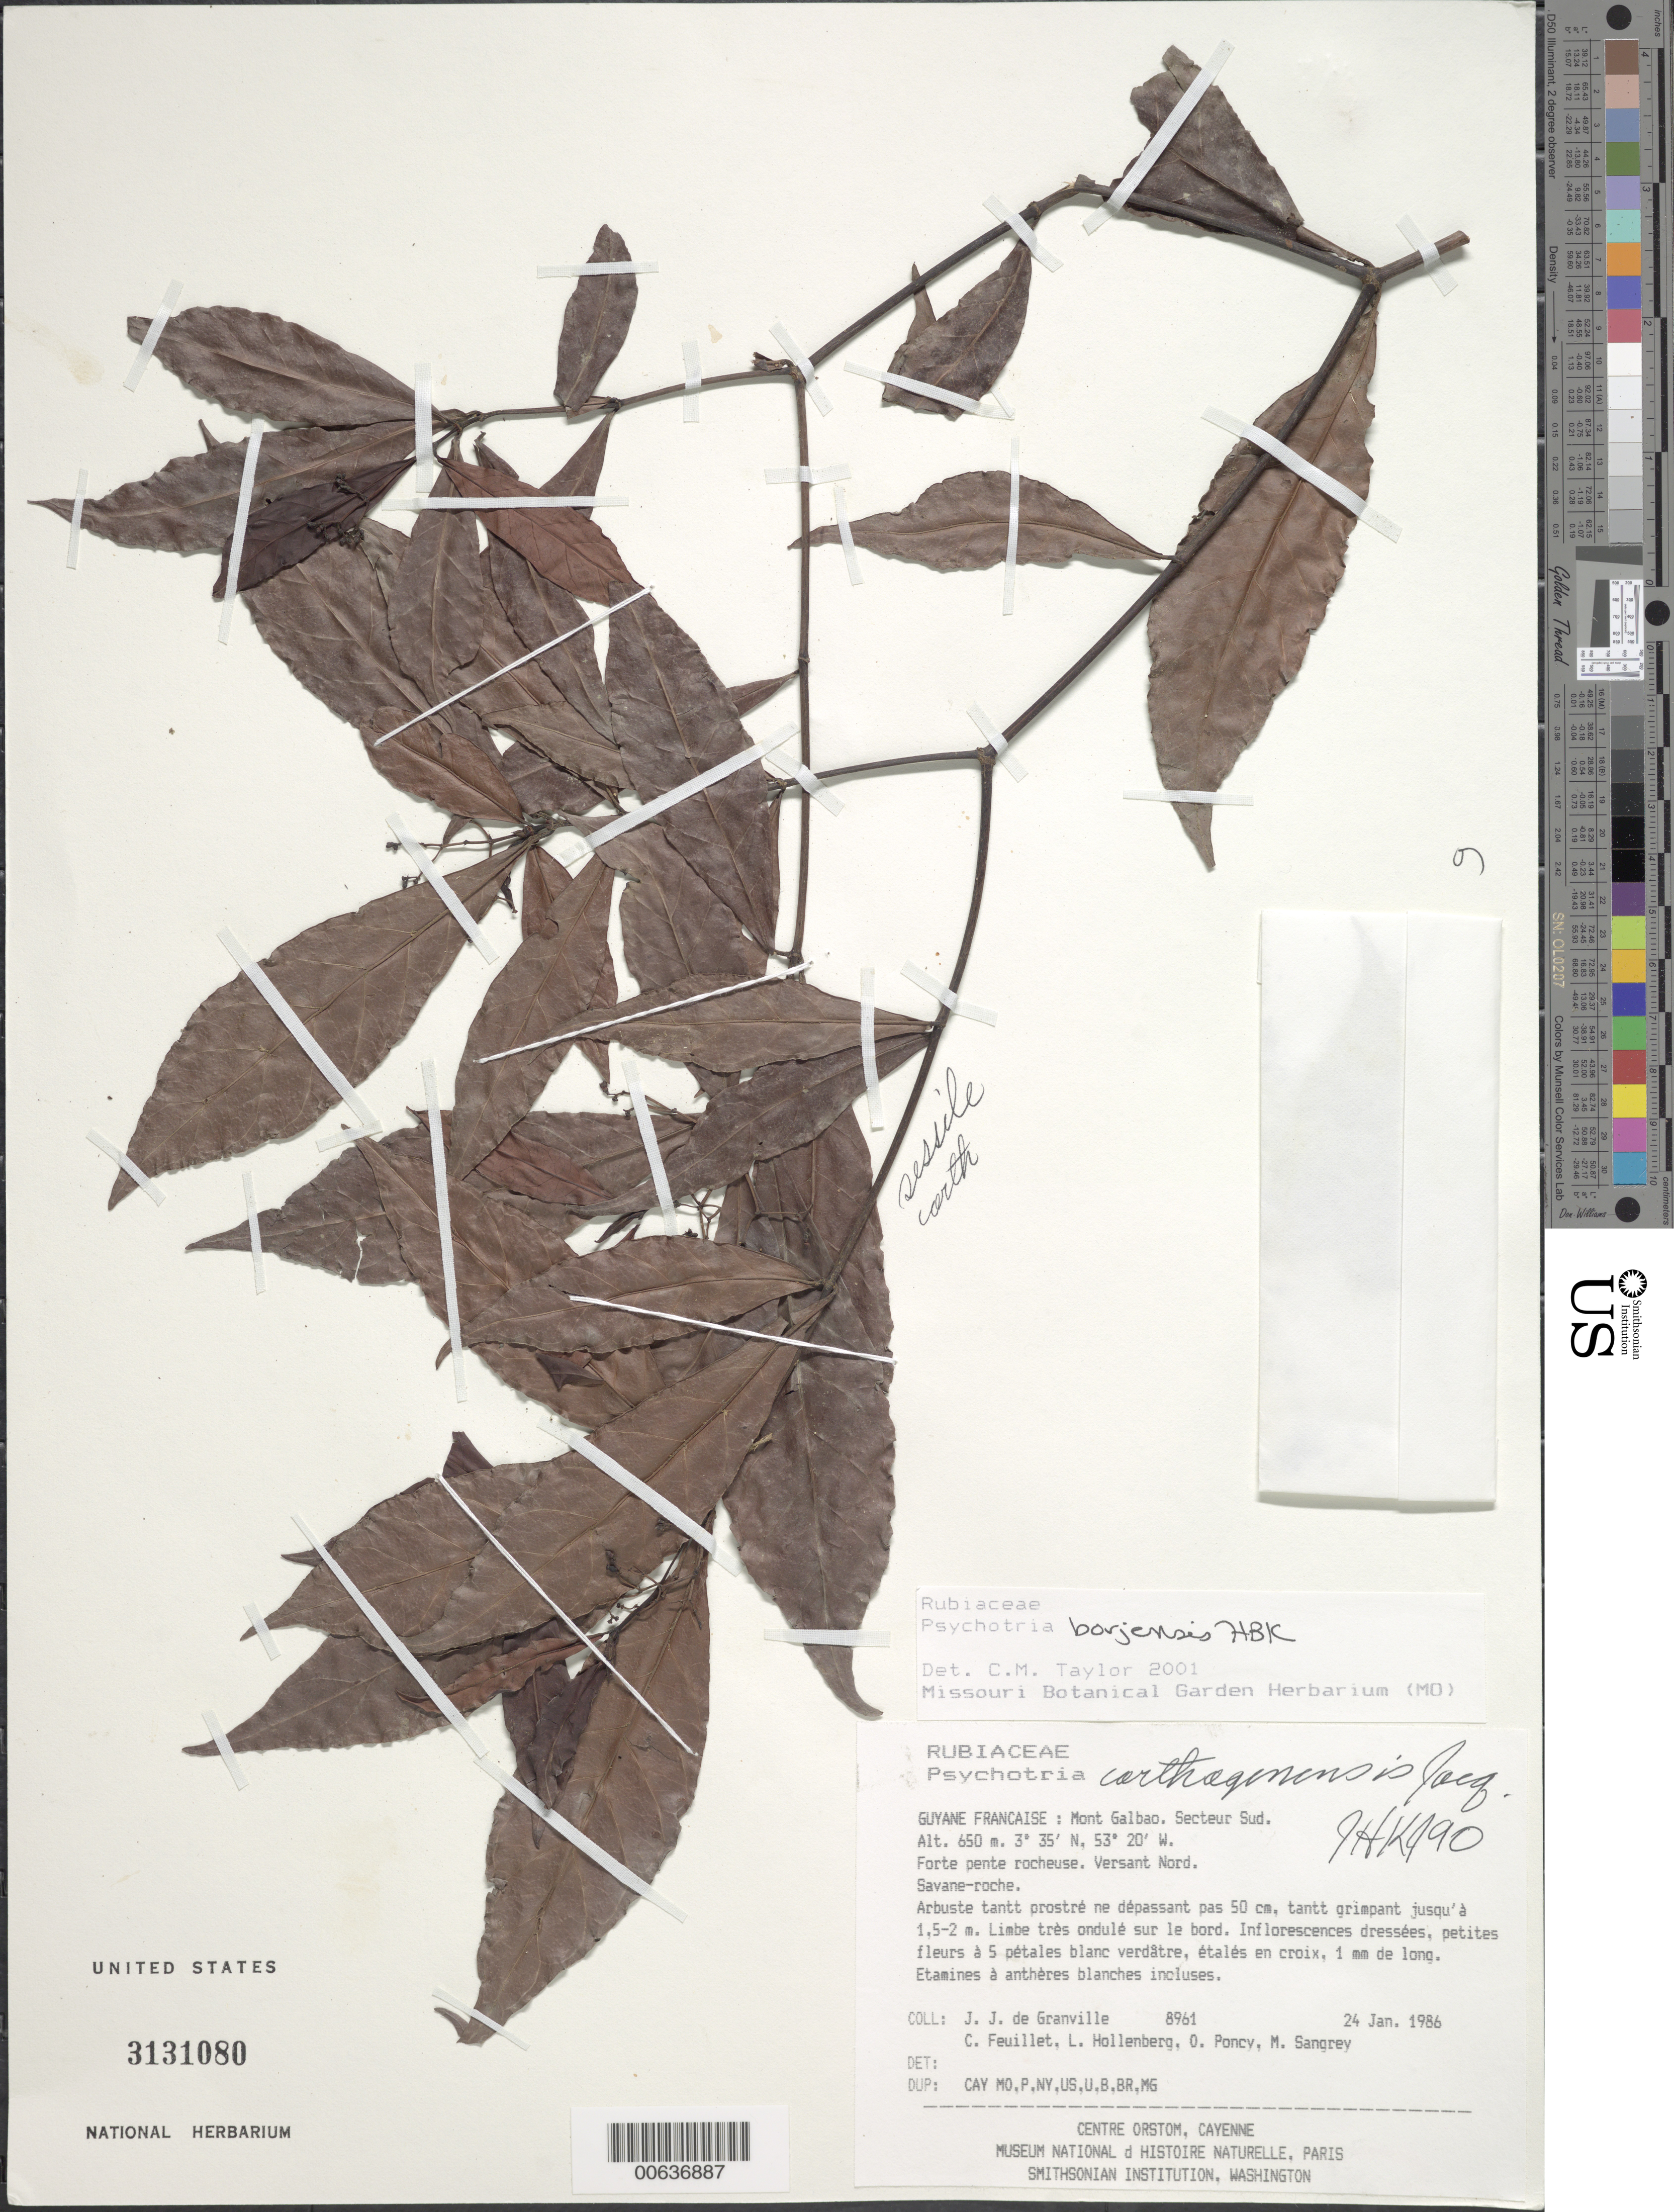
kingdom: Plantae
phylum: Tracheophyta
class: Magnoliopsida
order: Gentianales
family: Rubiaceae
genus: Psychotria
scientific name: Psychotria borjensis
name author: Kunth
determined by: Taylor, Charlotte M.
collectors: J.-J. de Granville, C. Feuillet, L. Hollenberg, O. Poncy & M. S. Sangrey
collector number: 8961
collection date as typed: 24-Jan-86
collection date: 1986-01-24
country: French Guiana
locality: Mont Galbao. Secteur Sud. Versant Nord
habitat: Savane-roche. Forte pente rocheuse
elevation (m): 650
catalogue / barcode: US 3131080